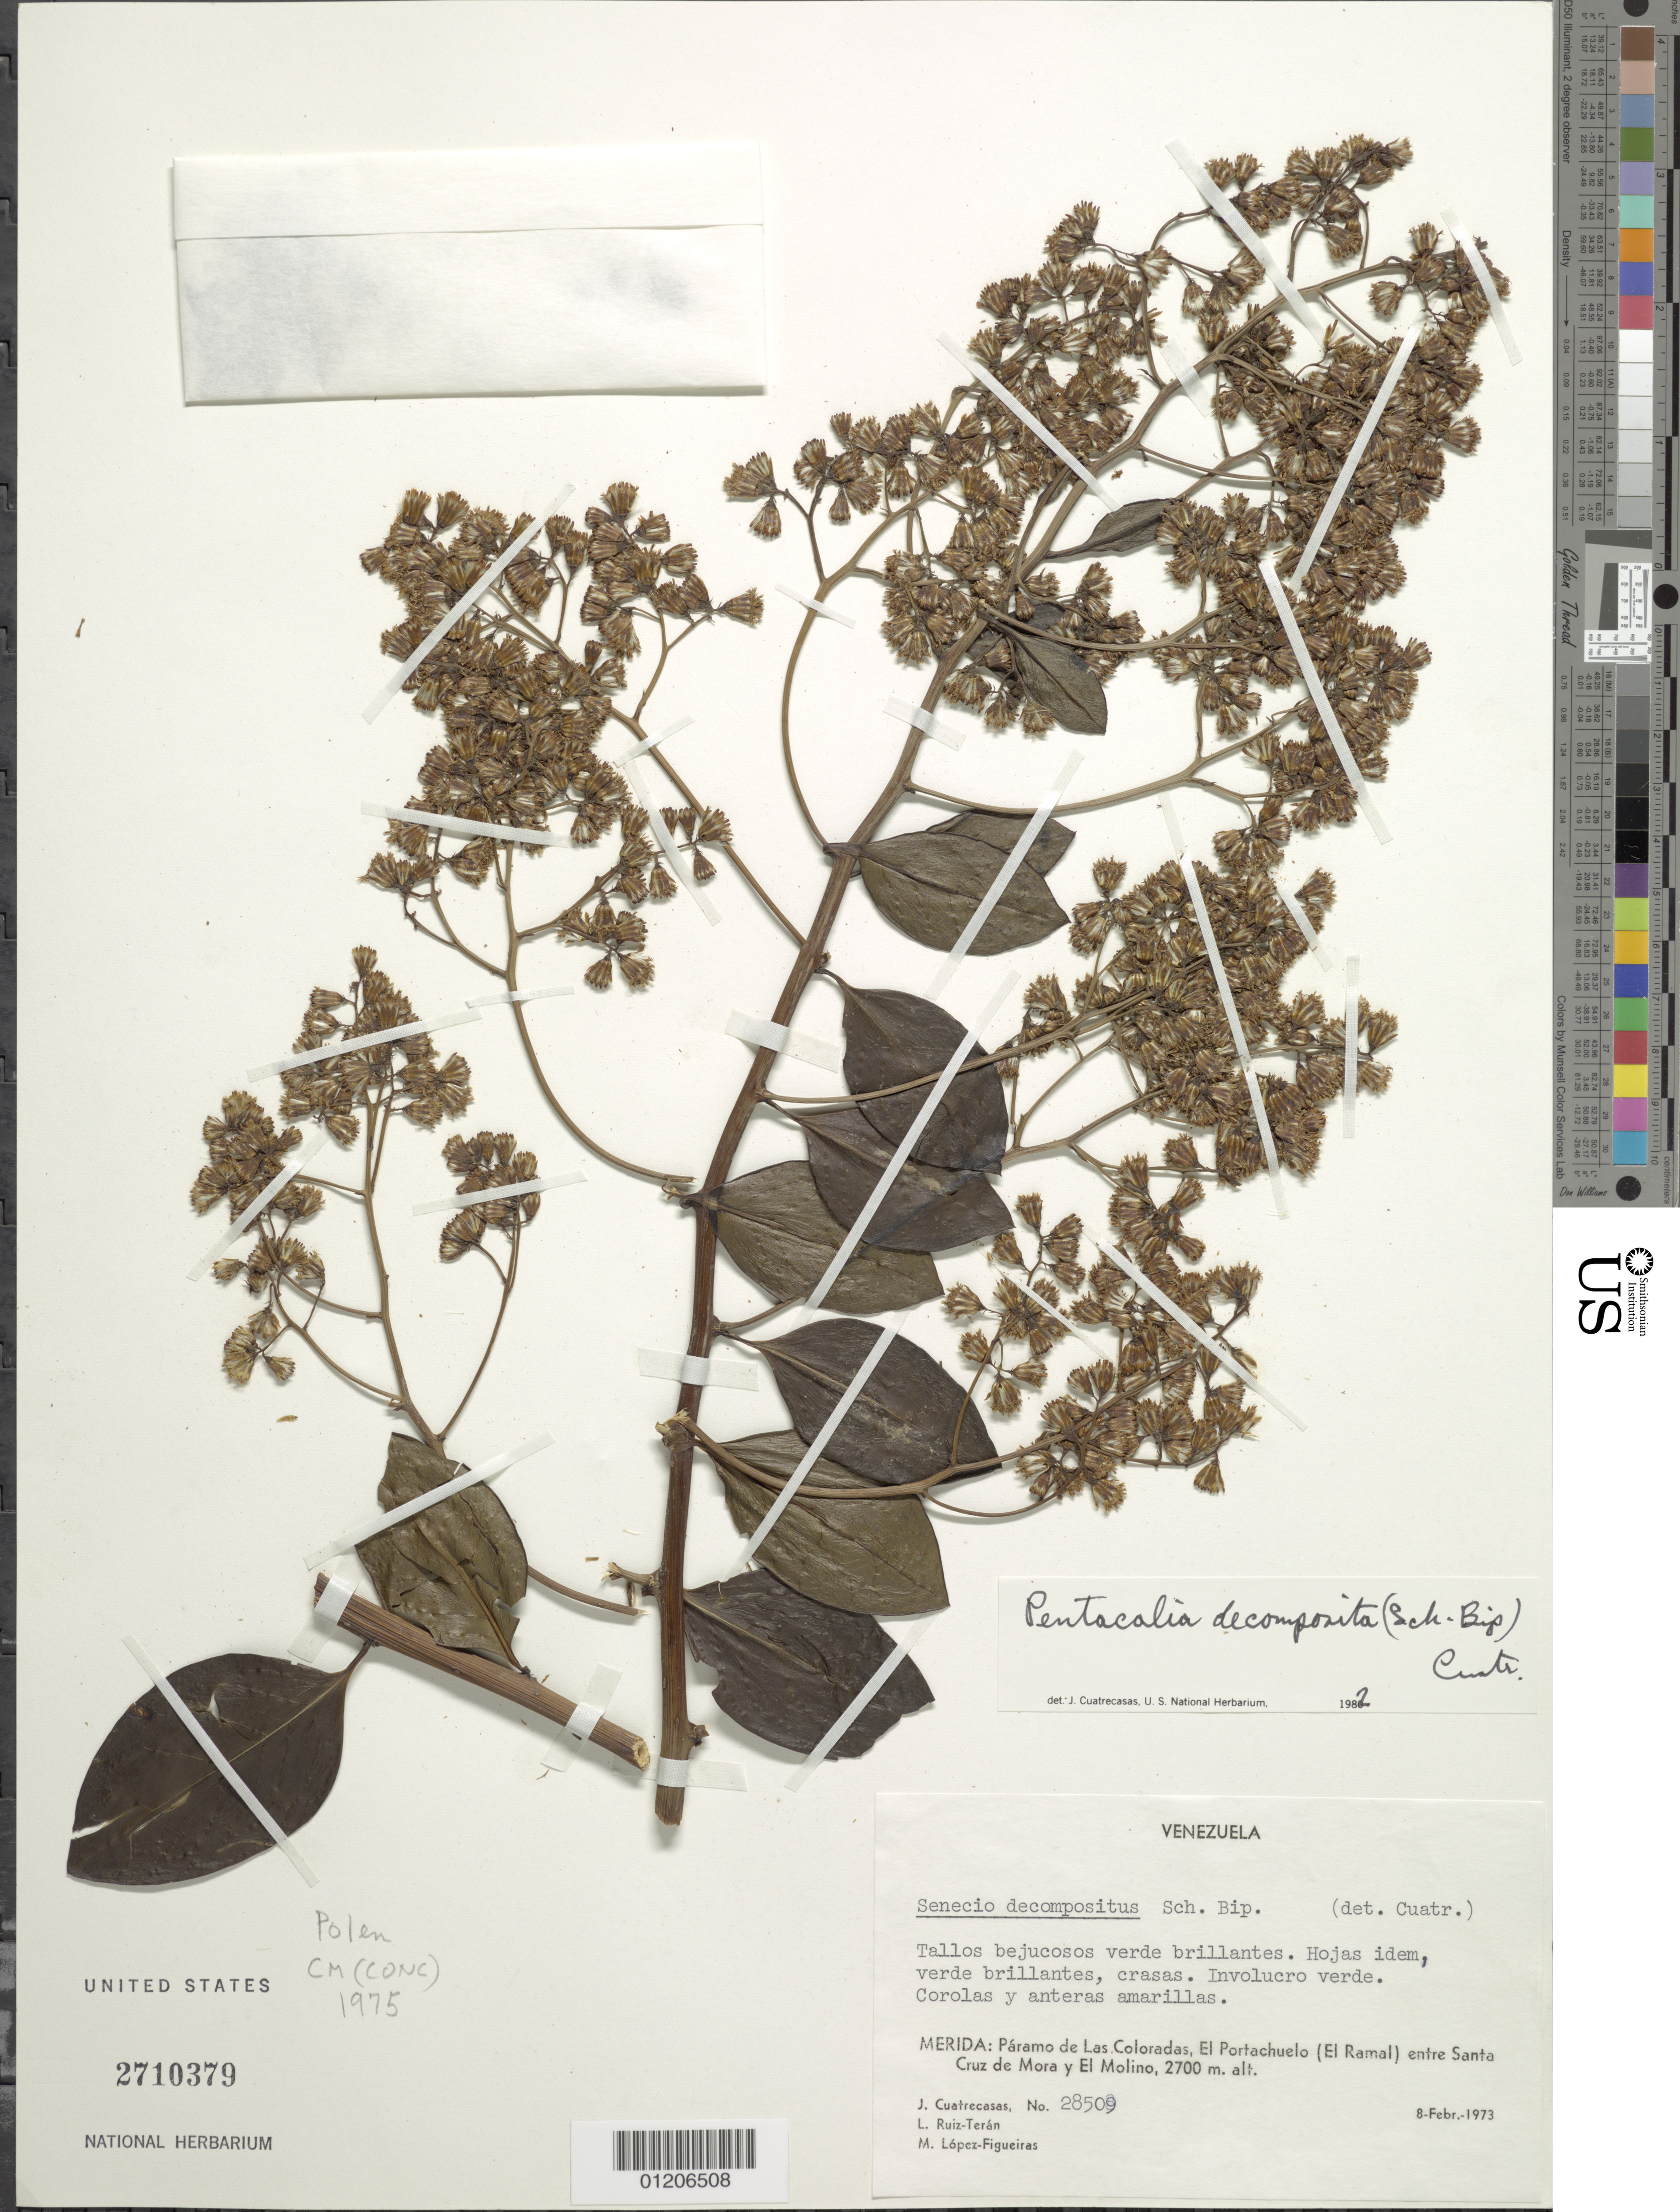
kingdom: Plantae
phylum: Tracheophyta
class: Magnoliopsida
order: Asterales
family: Asteraceae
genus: Pentacalia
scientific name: Pentacalia decomposita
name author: (Sch. Bip. ex Hieron.) Cuatrec.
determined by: Cuatrecasas, J.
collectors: J. Cuatrecasas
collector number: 28509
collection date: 1973-02-08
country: Venezuela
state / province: Mérida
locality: Páramo de Las Coloradas, El Portachuelo (El Ramal) entre Santa Cruz de Mora y El Molino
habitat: Paramo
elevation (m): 2700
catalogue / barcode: US 2710379